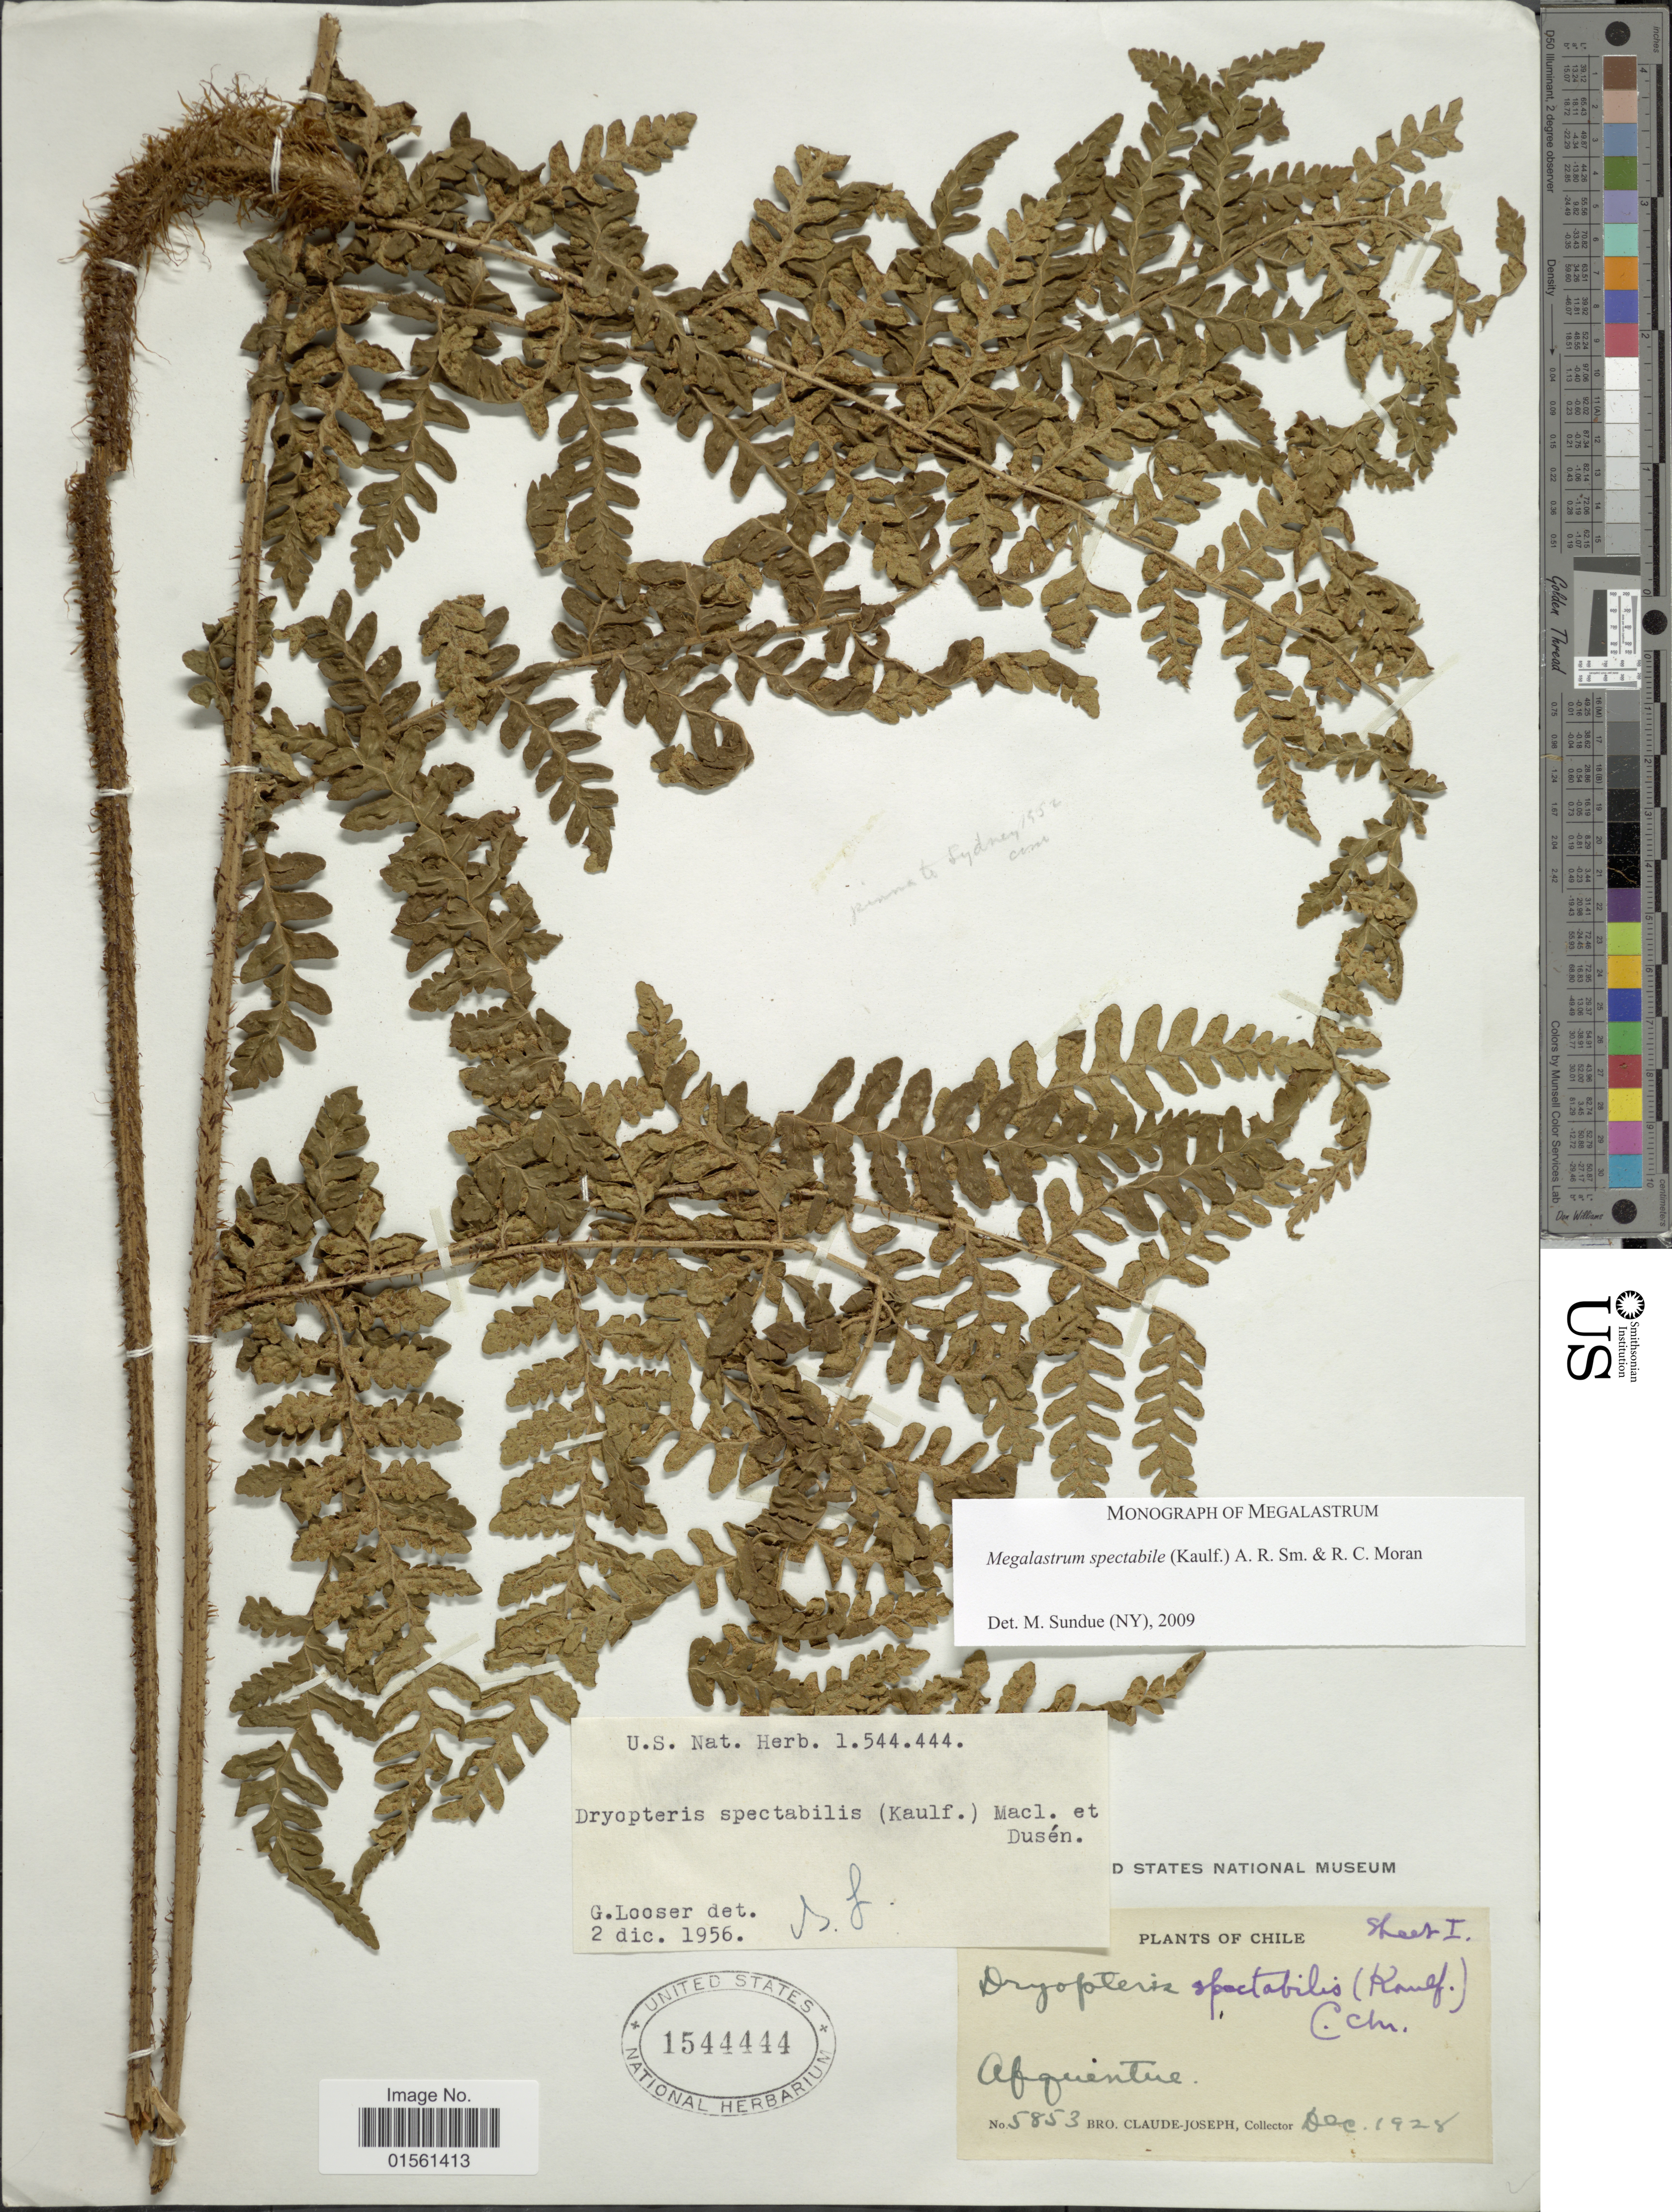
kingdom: Plantae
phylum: Tracheophyta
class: Polypodiopsida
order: Polypodiales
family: Dryopteridaceae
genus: Megalastrum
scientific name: Megalastrum spectabile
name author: (Kaulf.) A.R. Sm. & R.C. Moran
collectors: Bro. Claude-Joseph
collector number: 5853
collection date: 1925-12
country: Chile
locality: Afquentue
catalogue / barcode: US 1544444